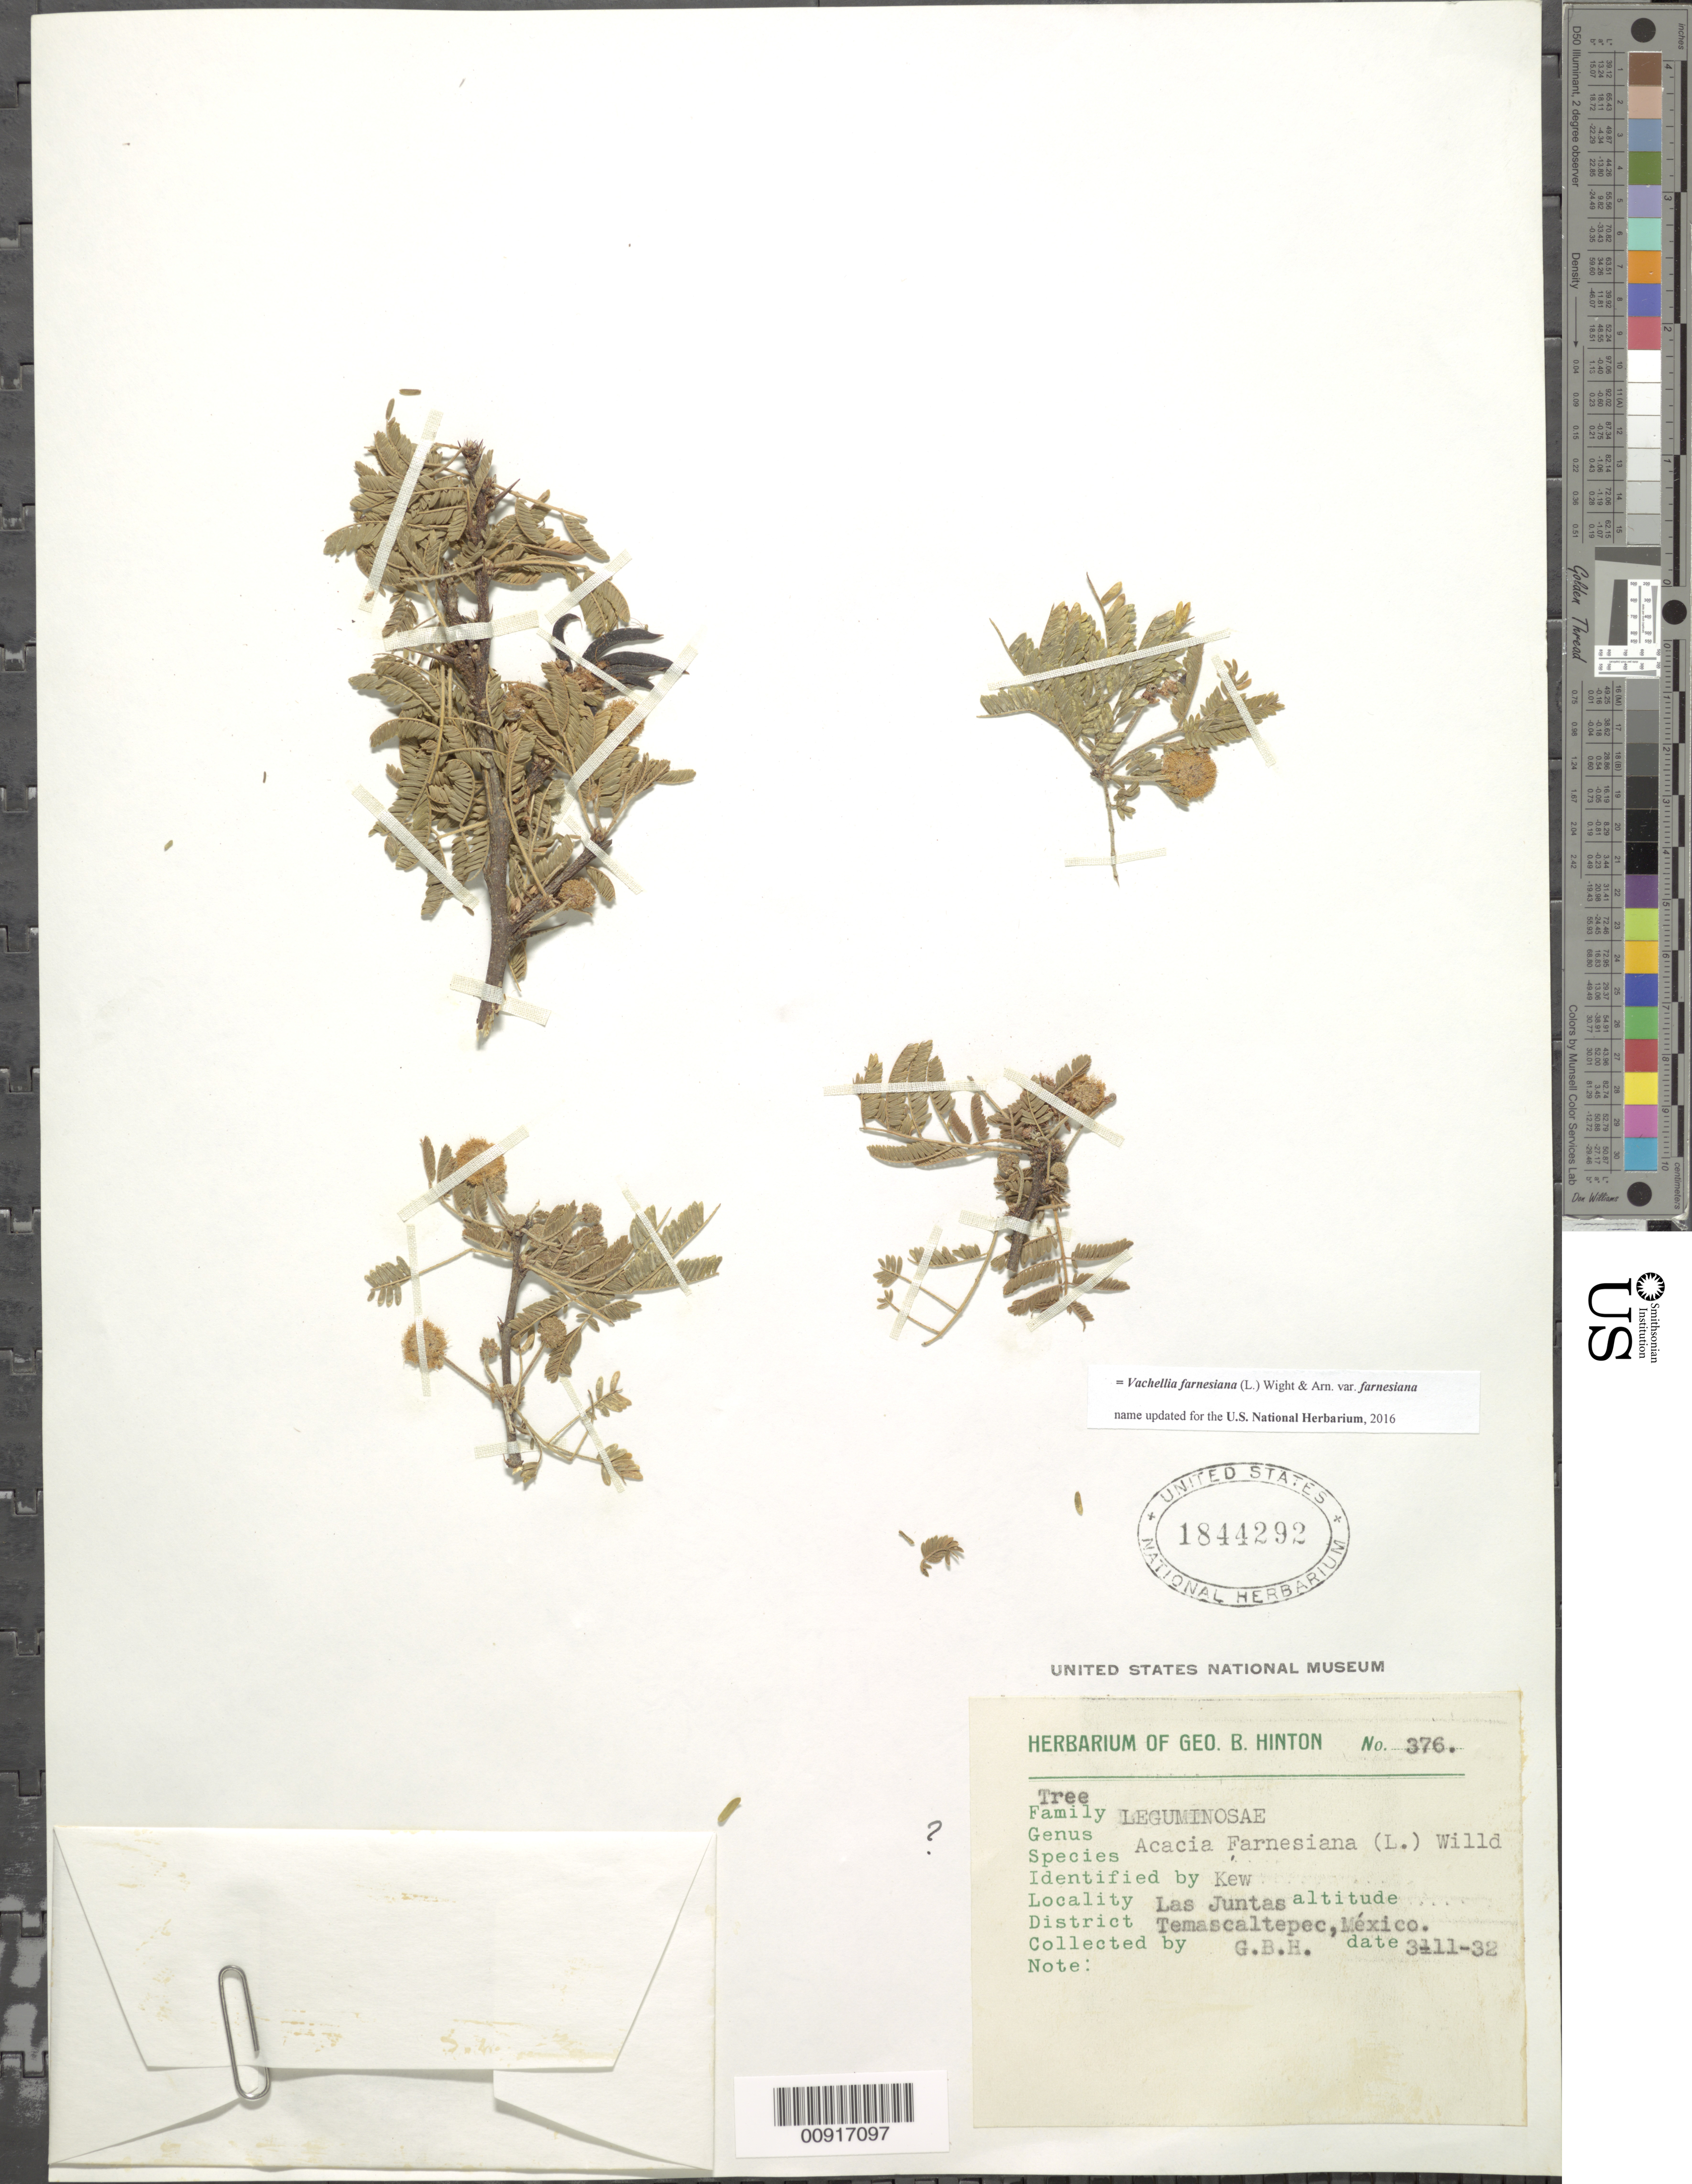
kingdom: Plantae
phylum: Tracheophyta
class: Magnoliopsida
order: Fabales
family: Fabaceae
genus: Vachellia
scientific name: Vachellia farnesiana var. farnesiana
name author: (L.) Wight & Arn.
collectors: G. B. Hinton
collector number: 376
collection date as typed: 11 Mar 1932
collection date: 1932-03-11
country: Mexico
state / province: México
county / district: Temascaltepec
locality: Las Juntas, District Temascaltepec, State of Mexico.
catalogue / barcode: US 1844292